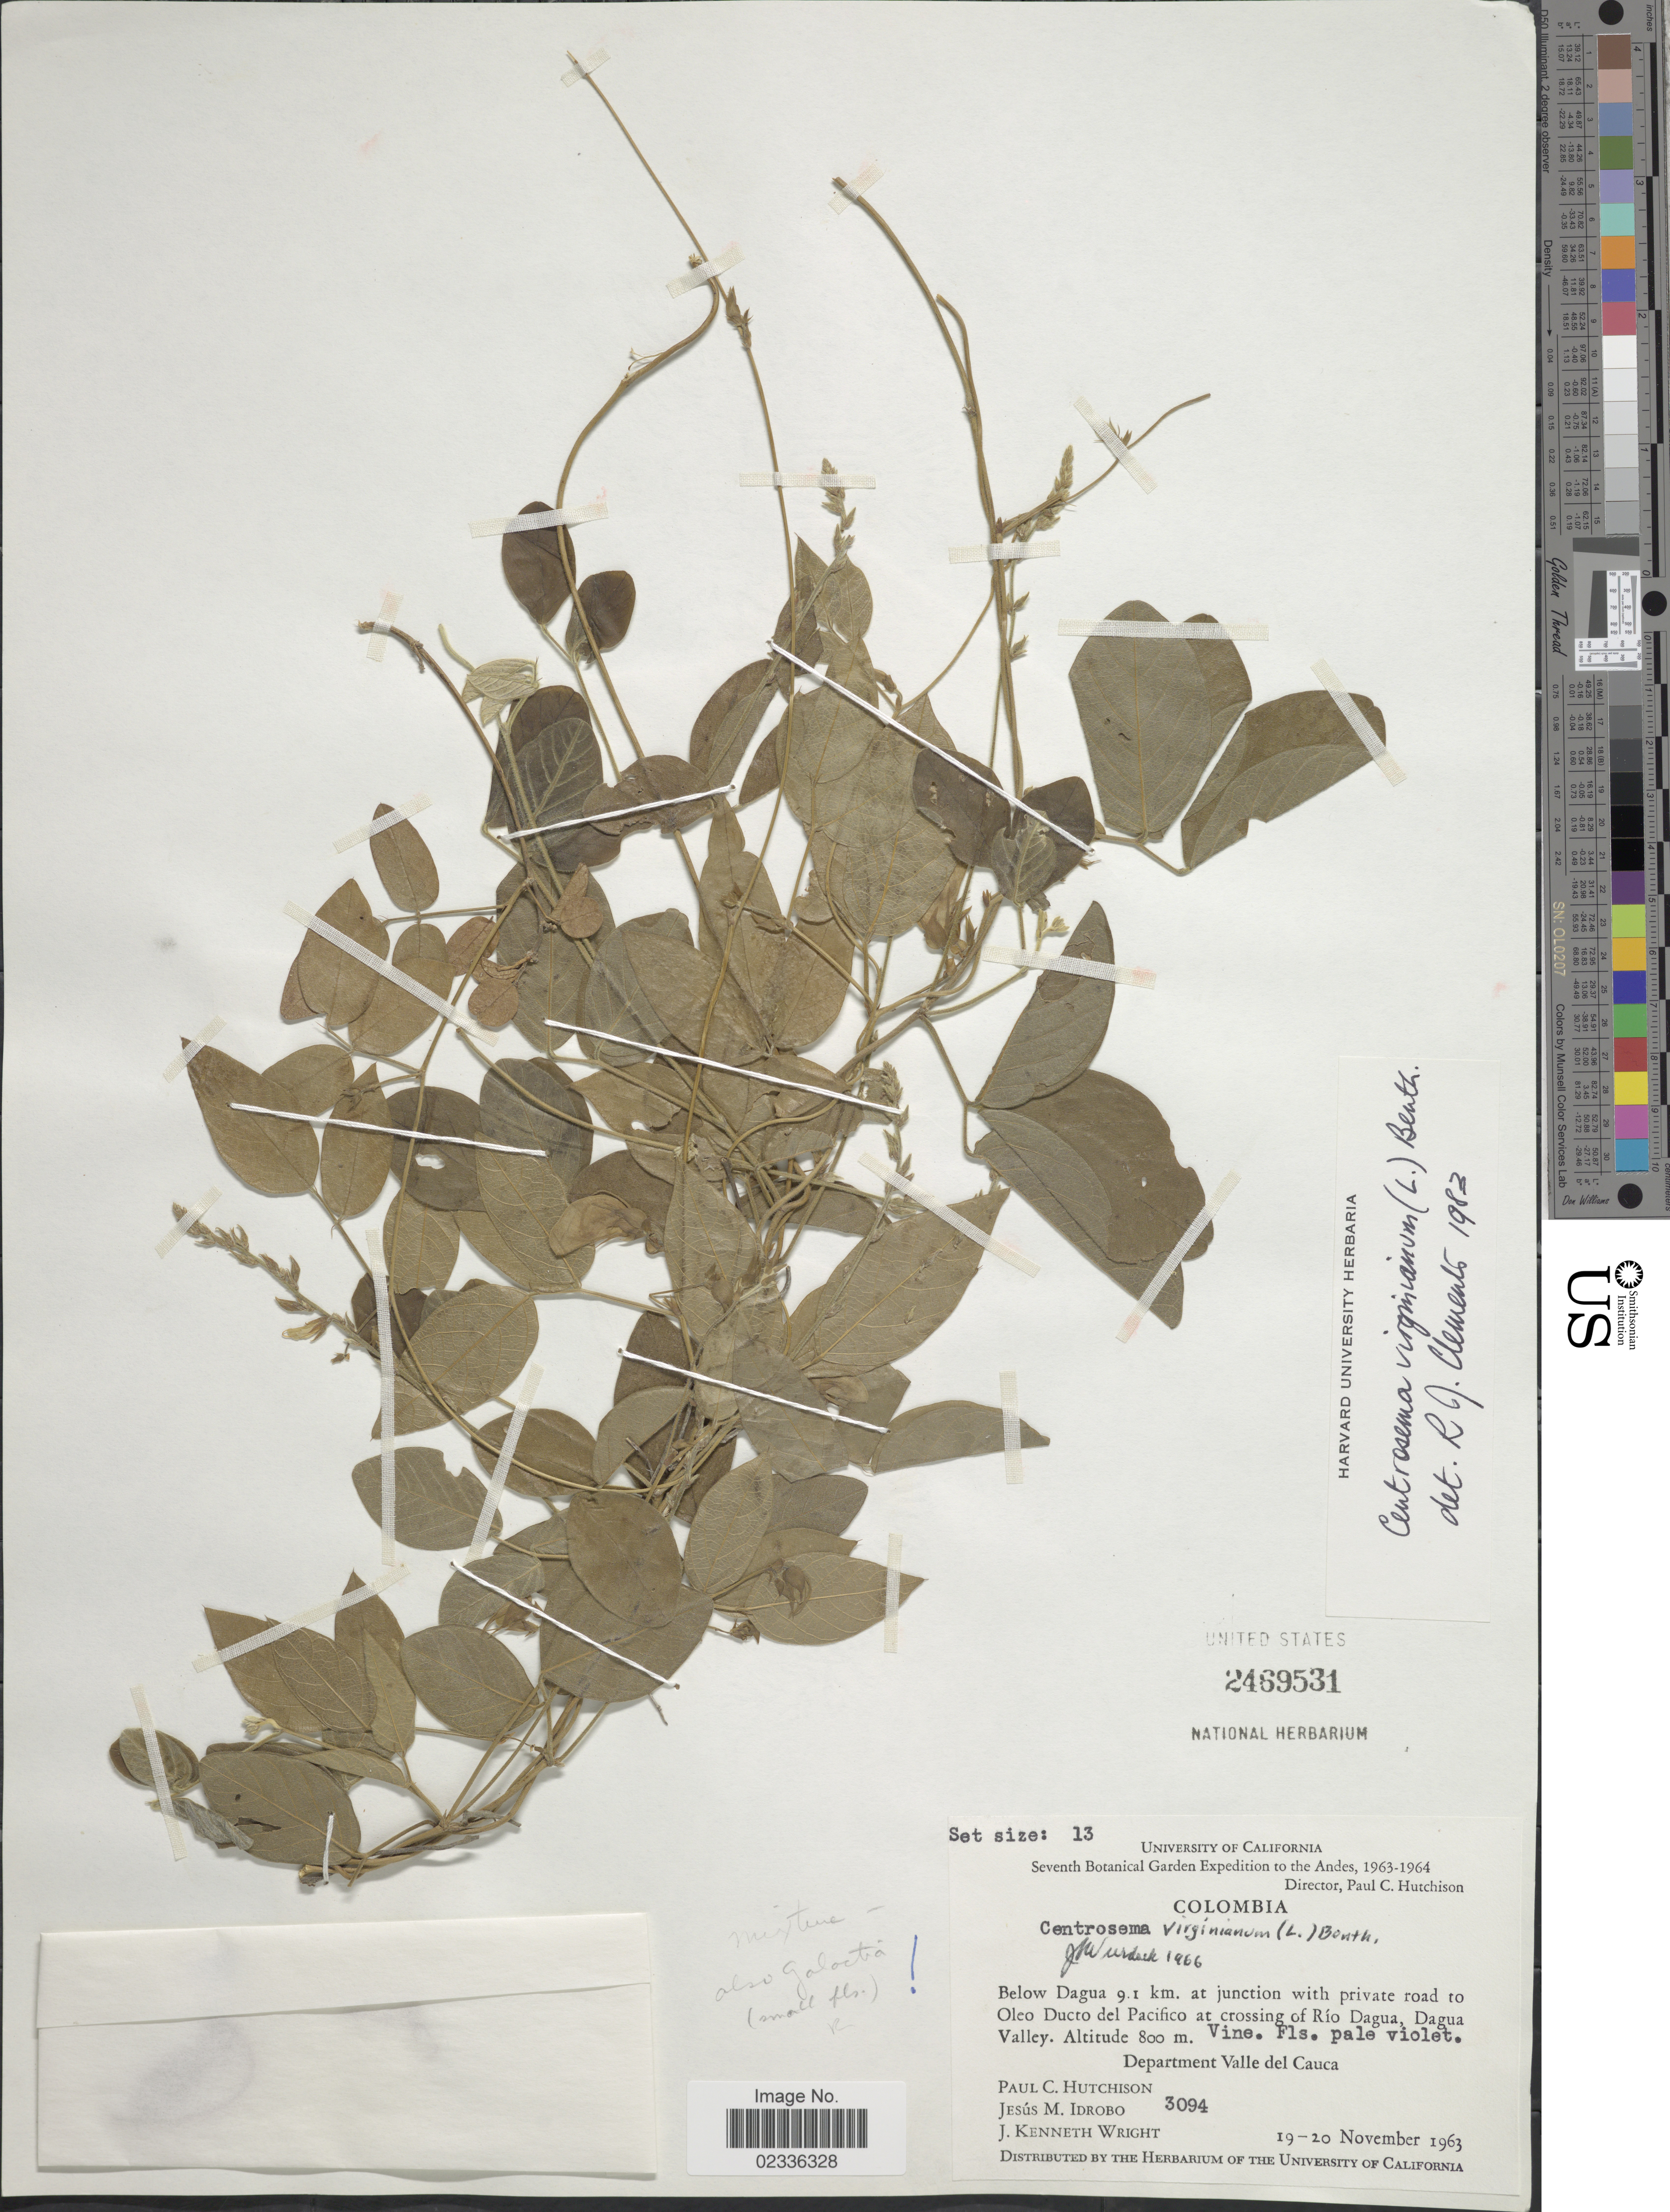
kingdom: Plantae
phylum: Tracheophyta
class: Magnoliopsida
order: Fabales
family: Fabaceae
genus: Centrosema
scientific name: Centrosema virginianum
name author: (L.) Benth.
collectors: P. C. Hutchison, J. M. Idrobo & J. K. Wright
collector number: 3094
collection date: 1963-11-19/1963-11-20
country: Colombia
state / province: Valle del Cauca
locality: The Andes, Below Dagua 9.1 km. at junction with private road to Oleo Ducto del Pacifico at crossing of Rio Dagua, Dagua Valley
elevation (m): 800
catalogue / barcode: US 2469531